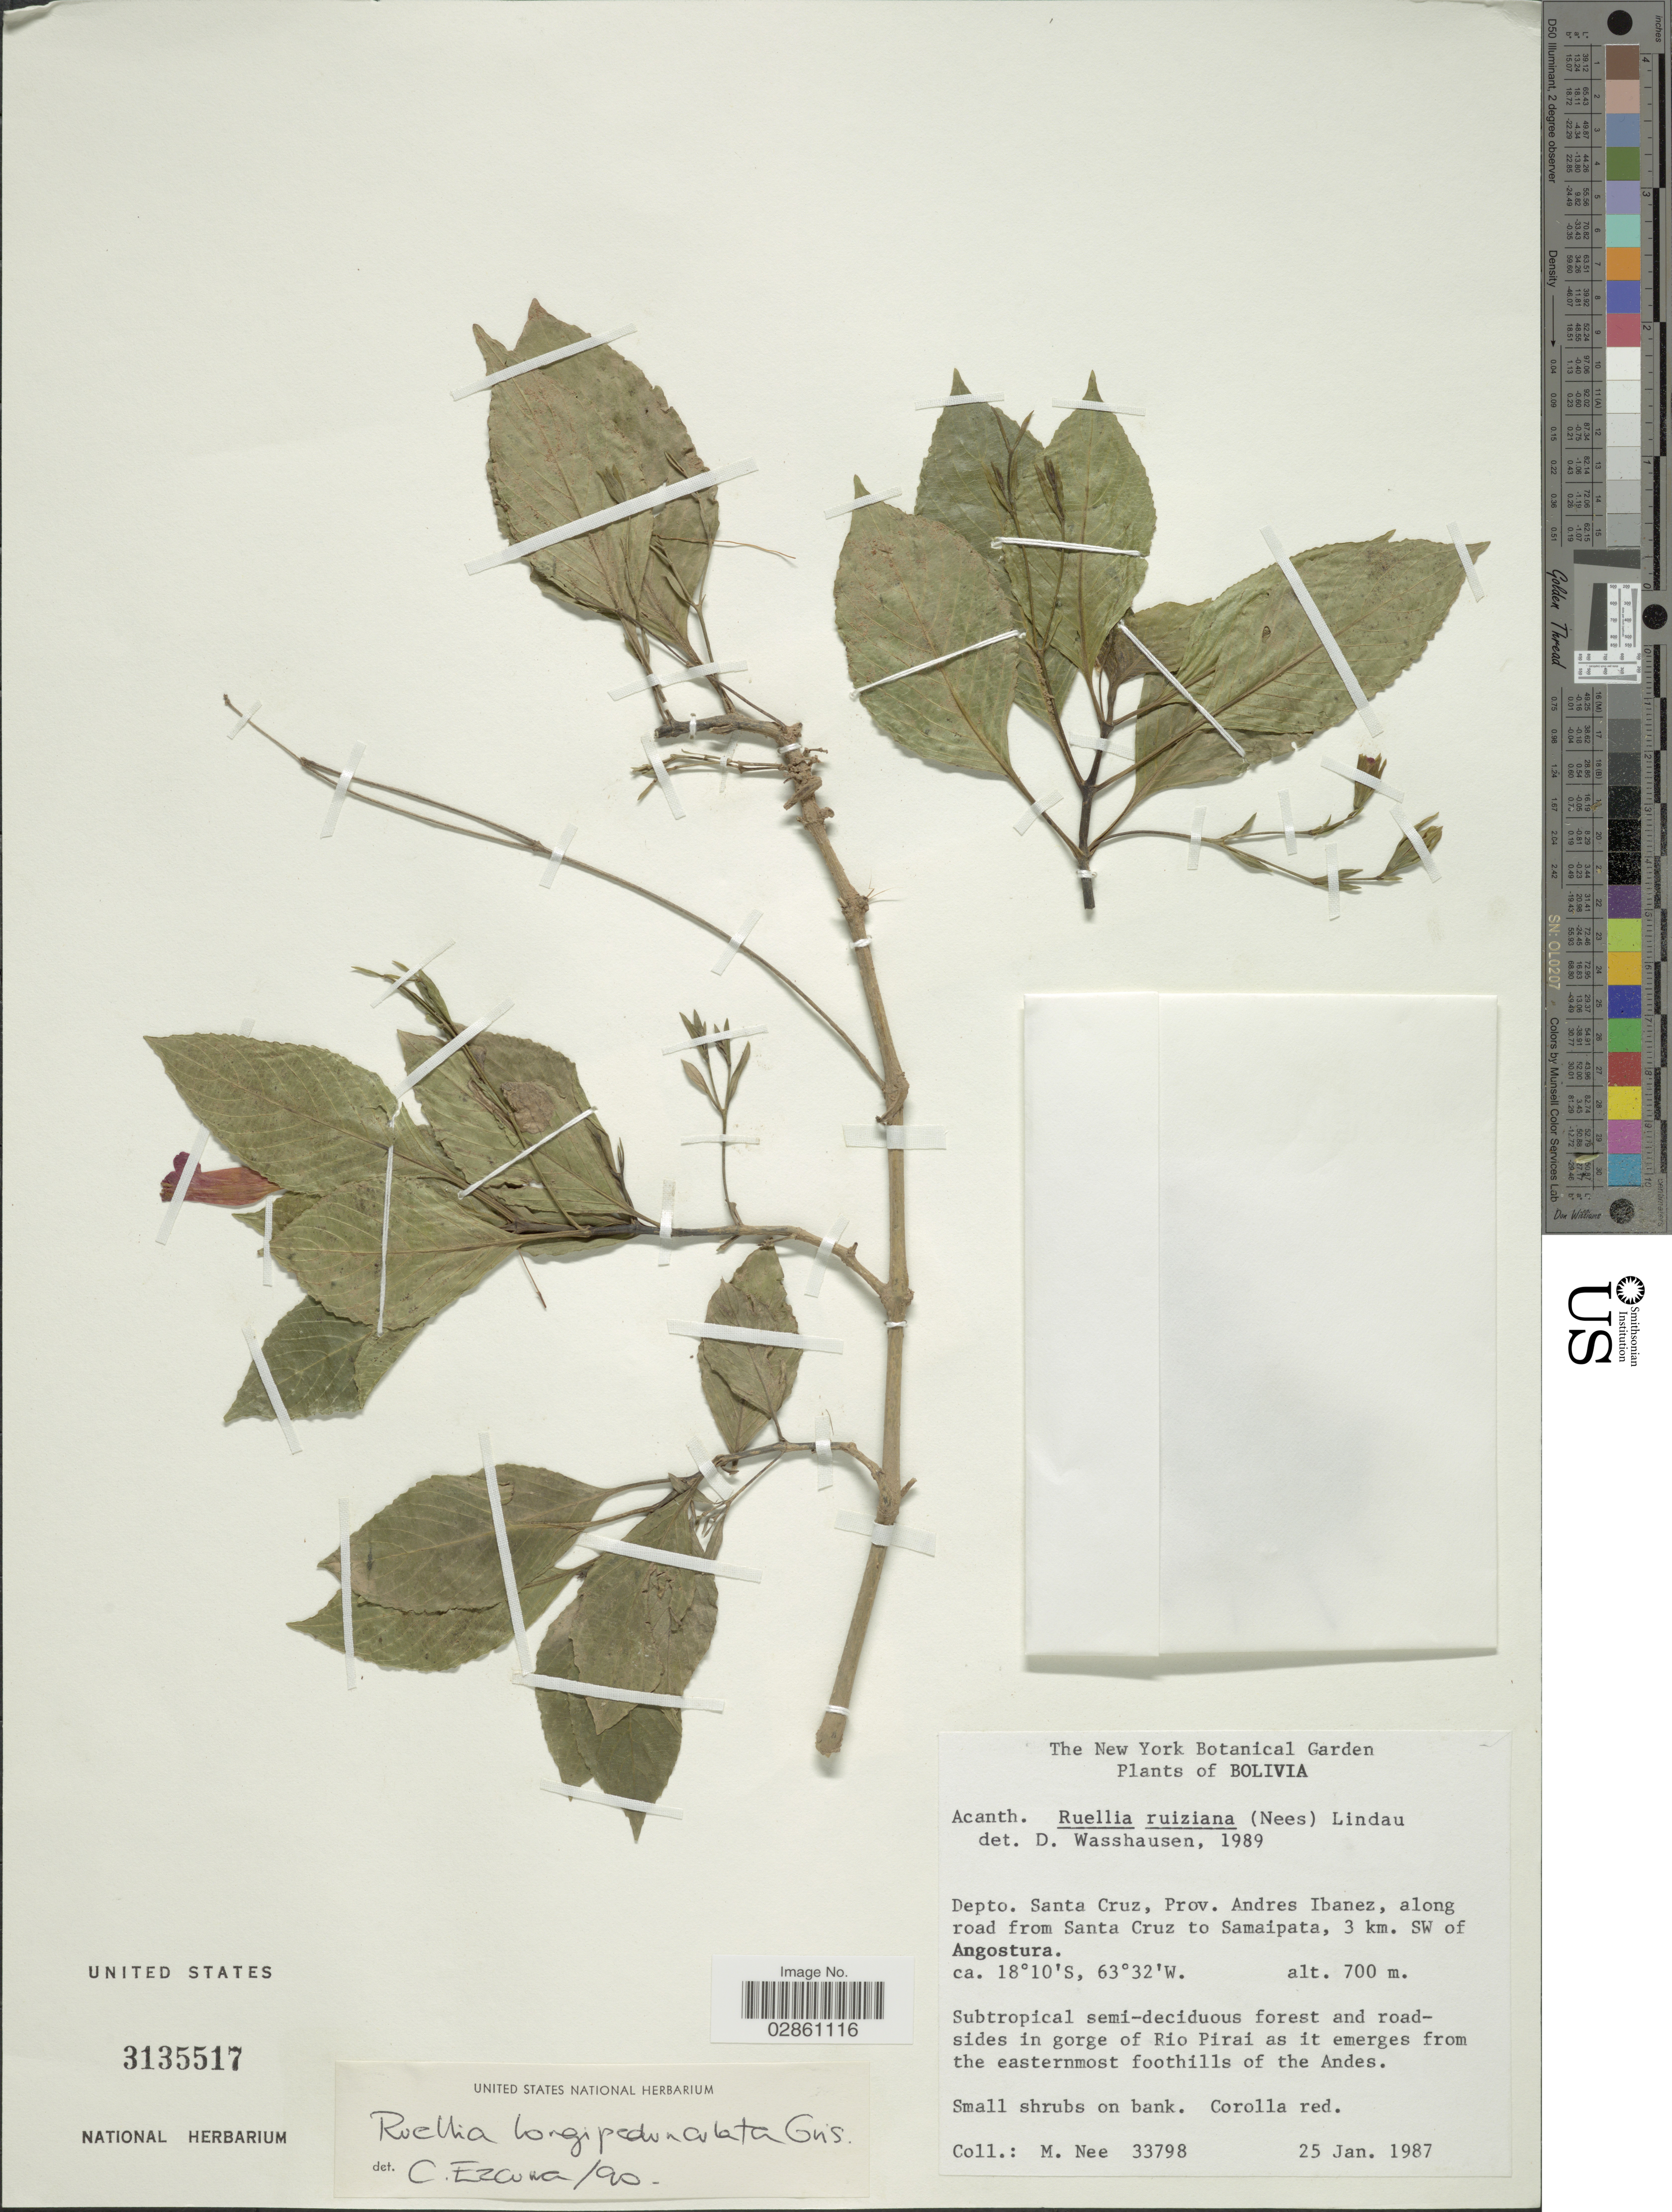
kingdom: Plantae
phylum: Tracheophyta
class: Magnoliopsida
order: Lamiales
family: Acanthaceae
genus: Ruellia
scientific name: Ruellia longipedunculata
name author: Lindau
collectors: M. Nee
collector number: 33798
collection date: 1987-01-25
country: Bolivia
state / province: Santa Cruz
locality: Depto. Santa Cruz, Prov. Andres Ibanez, along road from Santa Cruz to Samaipata, 3 km. SW. of Angostura.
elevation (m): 700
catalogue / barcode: US 3135517